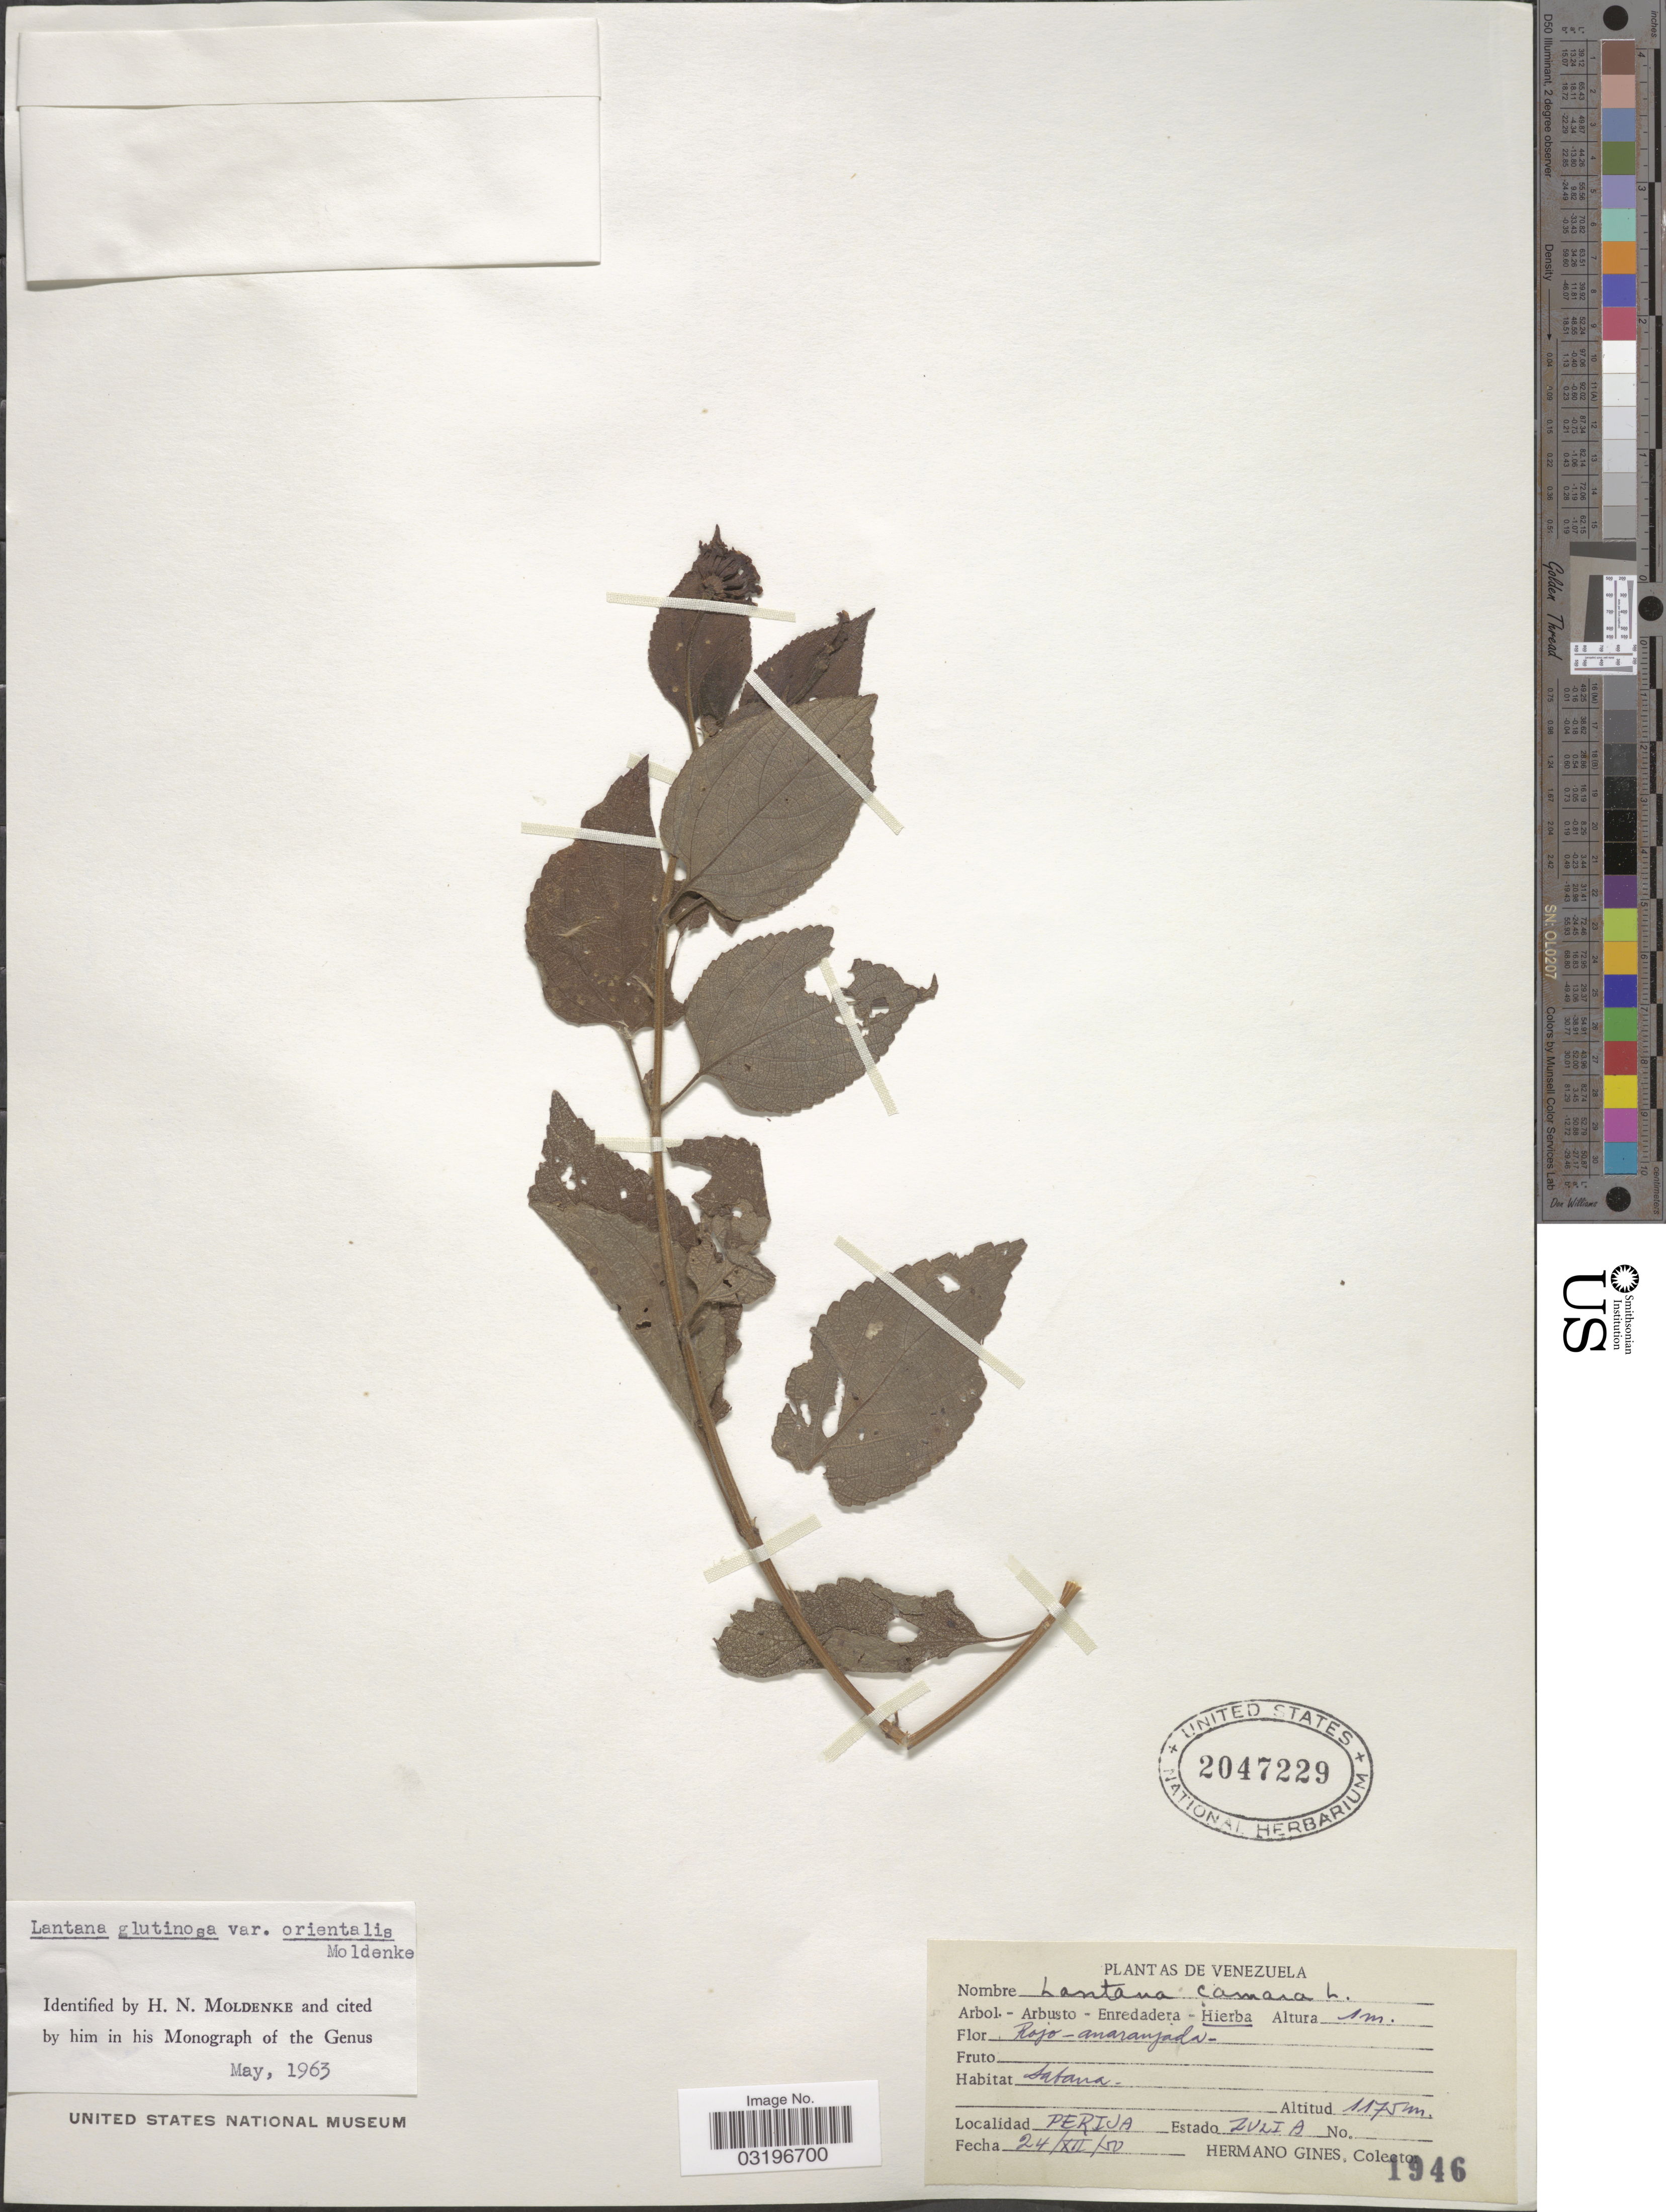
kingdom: Plantae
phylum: Tracheophyta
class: Magnoliopsida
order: Lamiales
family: Verbenaceae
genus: Lantana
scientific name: Lantana glutinosa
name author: Poepp.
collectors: Bro. Gines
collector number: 1946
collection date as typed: Transcribed d/m/y: 24/12/50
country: Venezuela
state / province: Zulia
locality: Perija.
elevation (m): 1175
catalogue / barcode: US 2047229